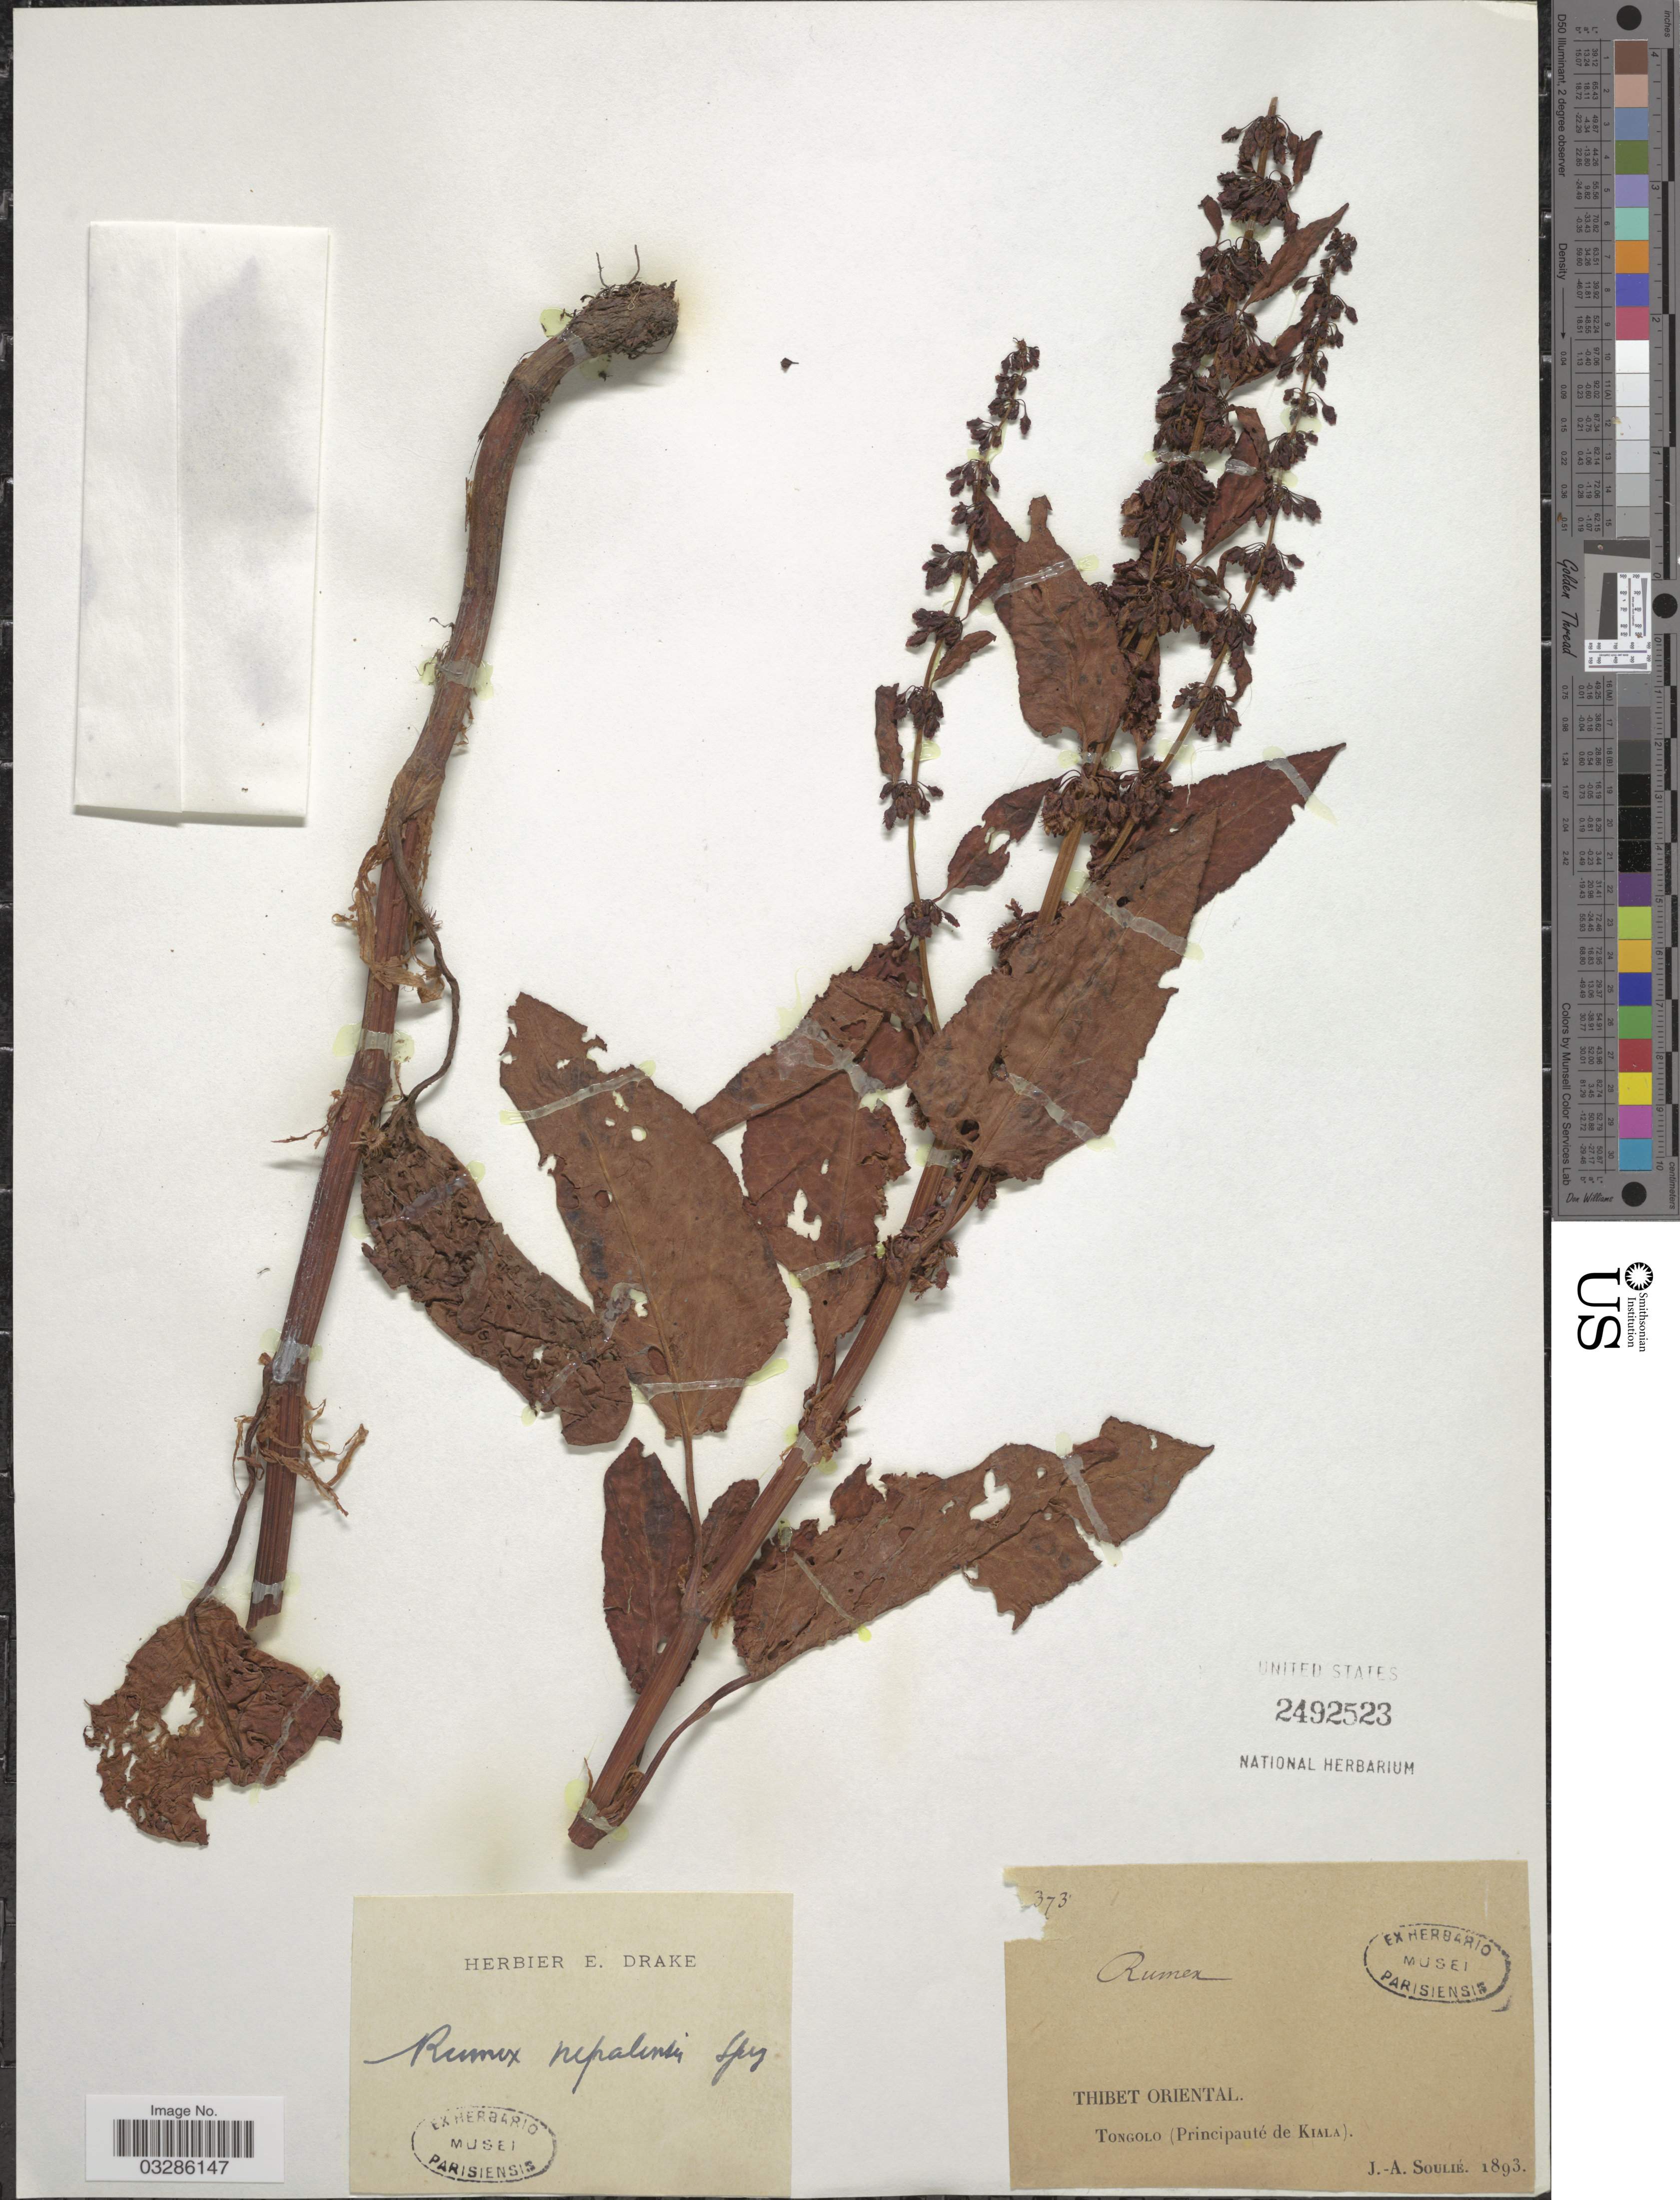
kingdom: Plantae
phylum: Tracheophyta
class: Magnoliopsida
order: Caryophyllales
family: Polygonaceae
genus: Rumex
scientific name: Rumex nepalensis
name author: Spreng.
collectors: J. Soulié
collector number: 373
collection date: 1893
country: China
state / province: Xizang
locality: Thibet Oriental. Tongolo (Principauté de Kiala).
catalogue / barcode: US 2492523